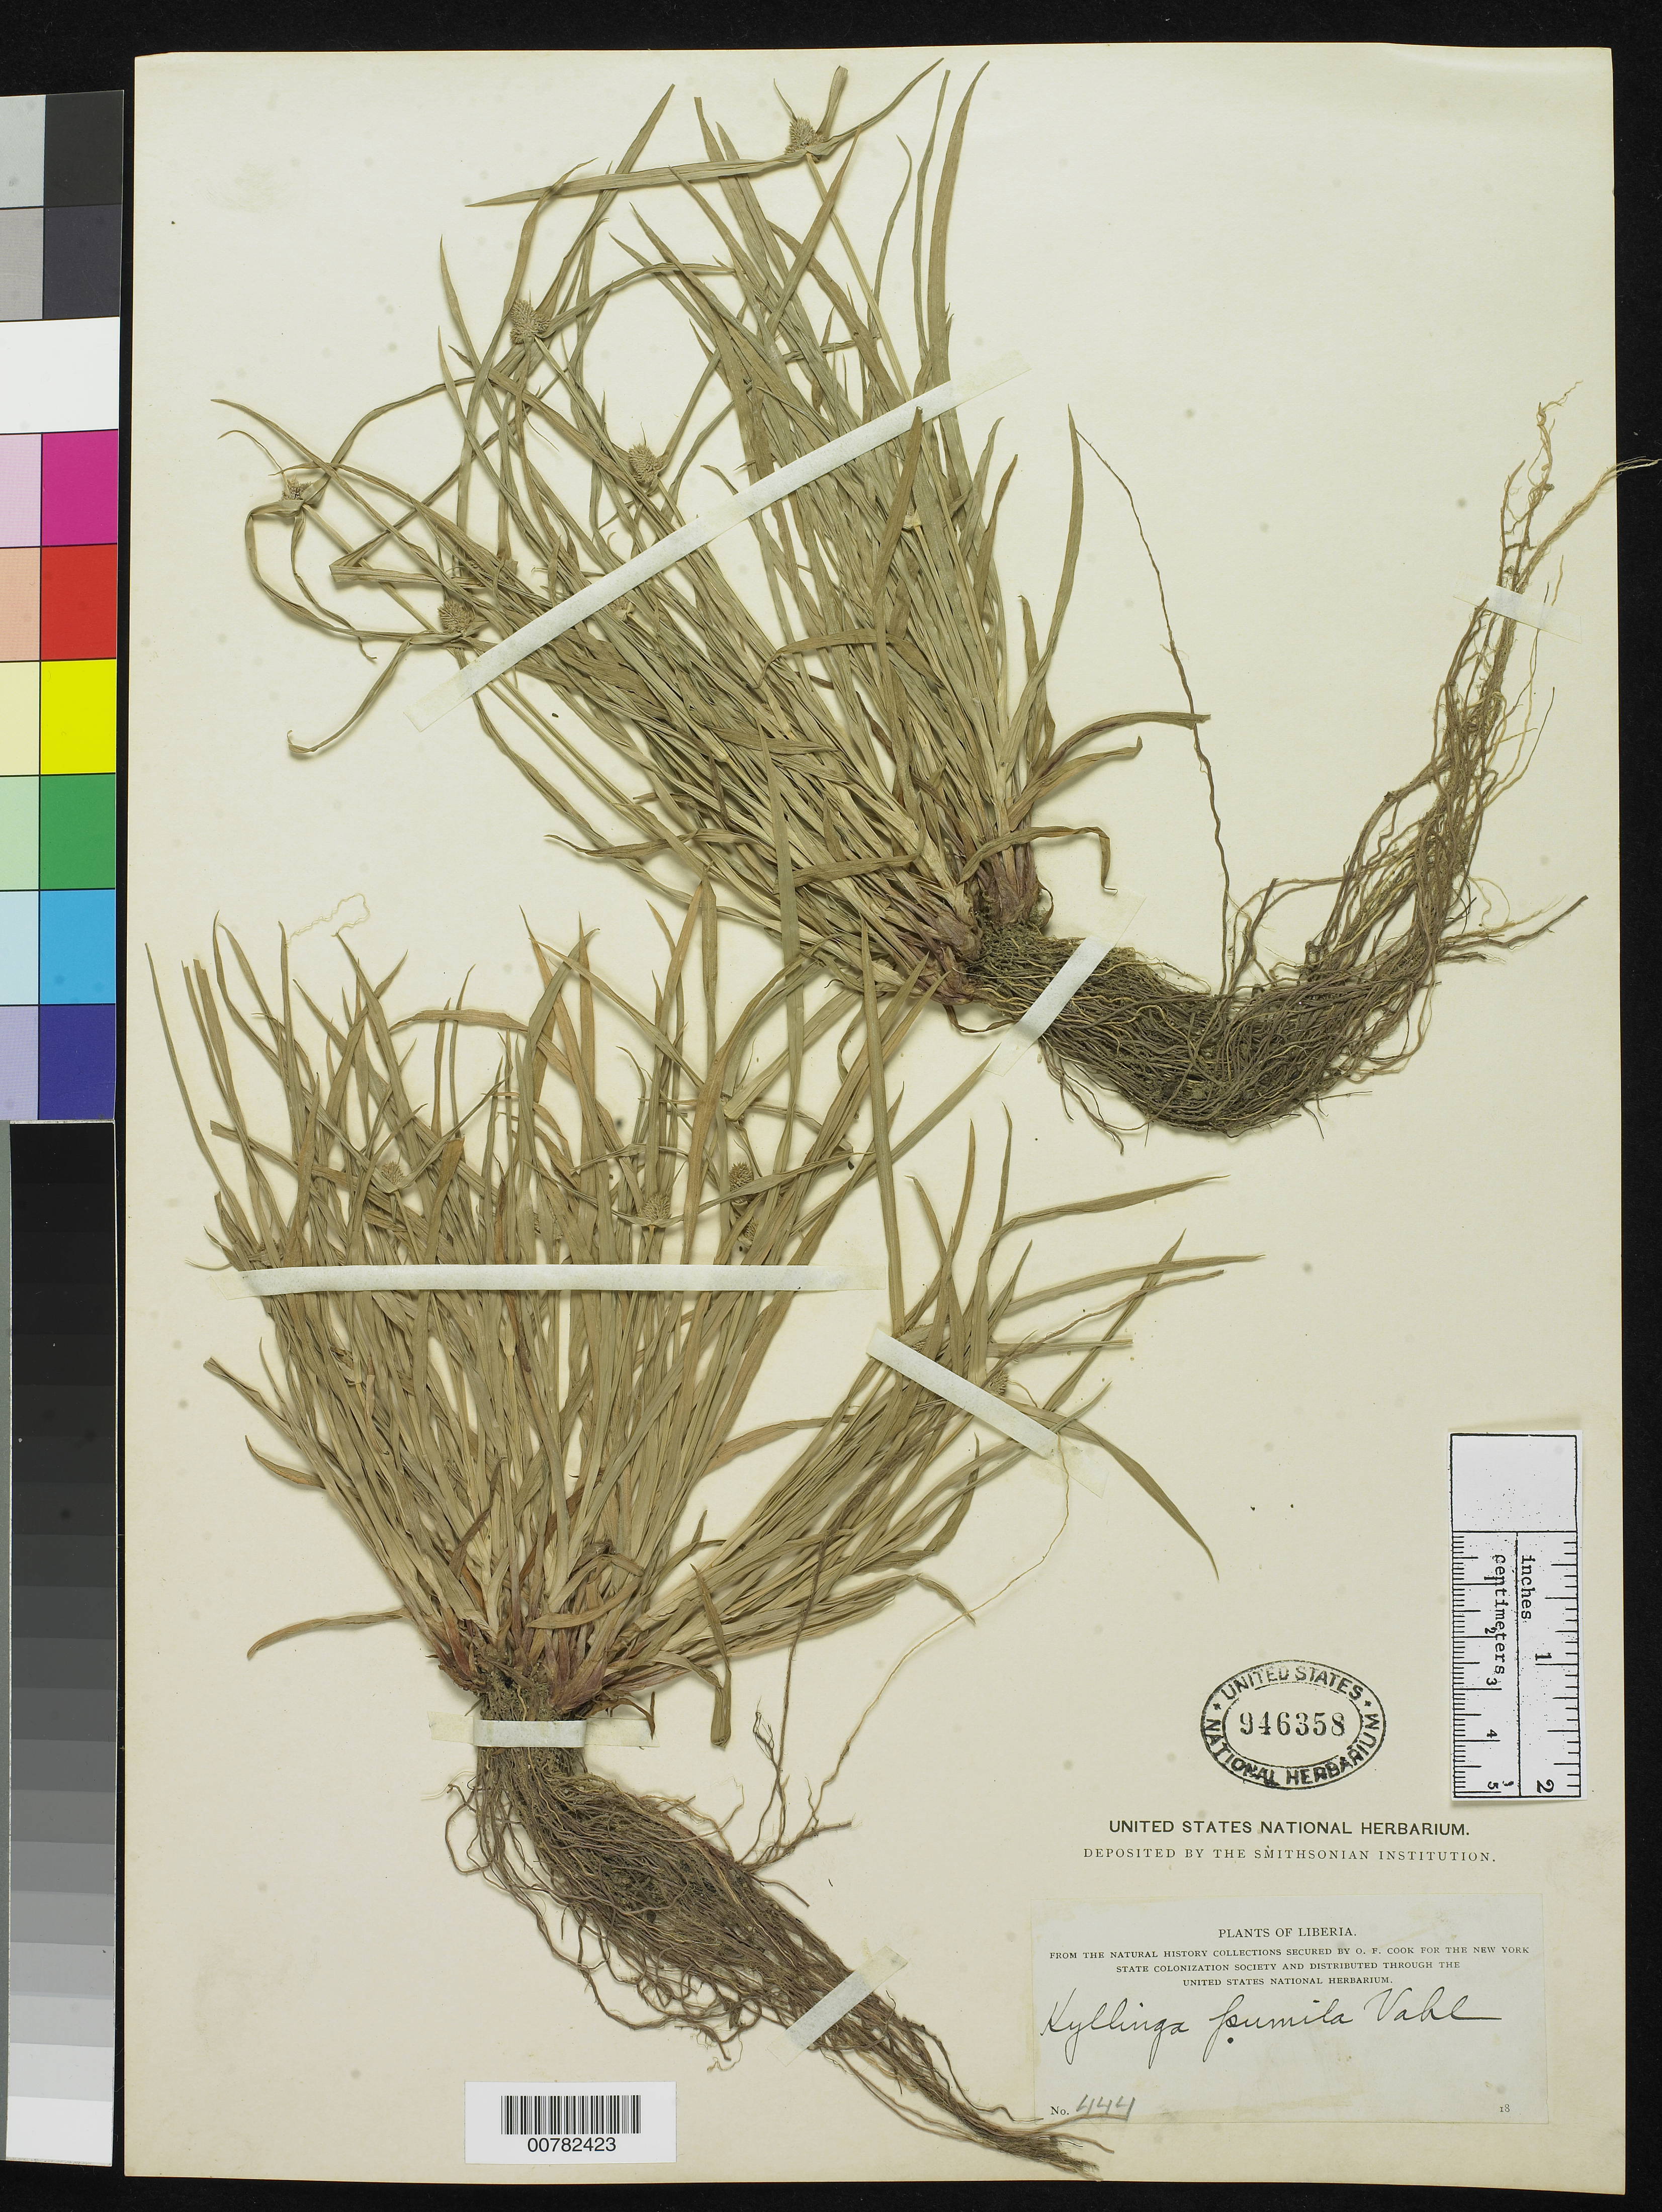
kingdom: Plantae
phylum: Tracheophyta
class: Liliopsida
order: Poales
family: Cyperaceae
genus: Cyperus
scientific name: Cyperus hortensis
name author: (Salzm. ex Steud.) Dorr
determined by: Strong, M. T., (US), Smithsonian Institution - National Museum of Natural History (UNITED STATES)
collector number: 444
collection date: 1800/1899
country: Liberia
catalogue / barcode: US 946358